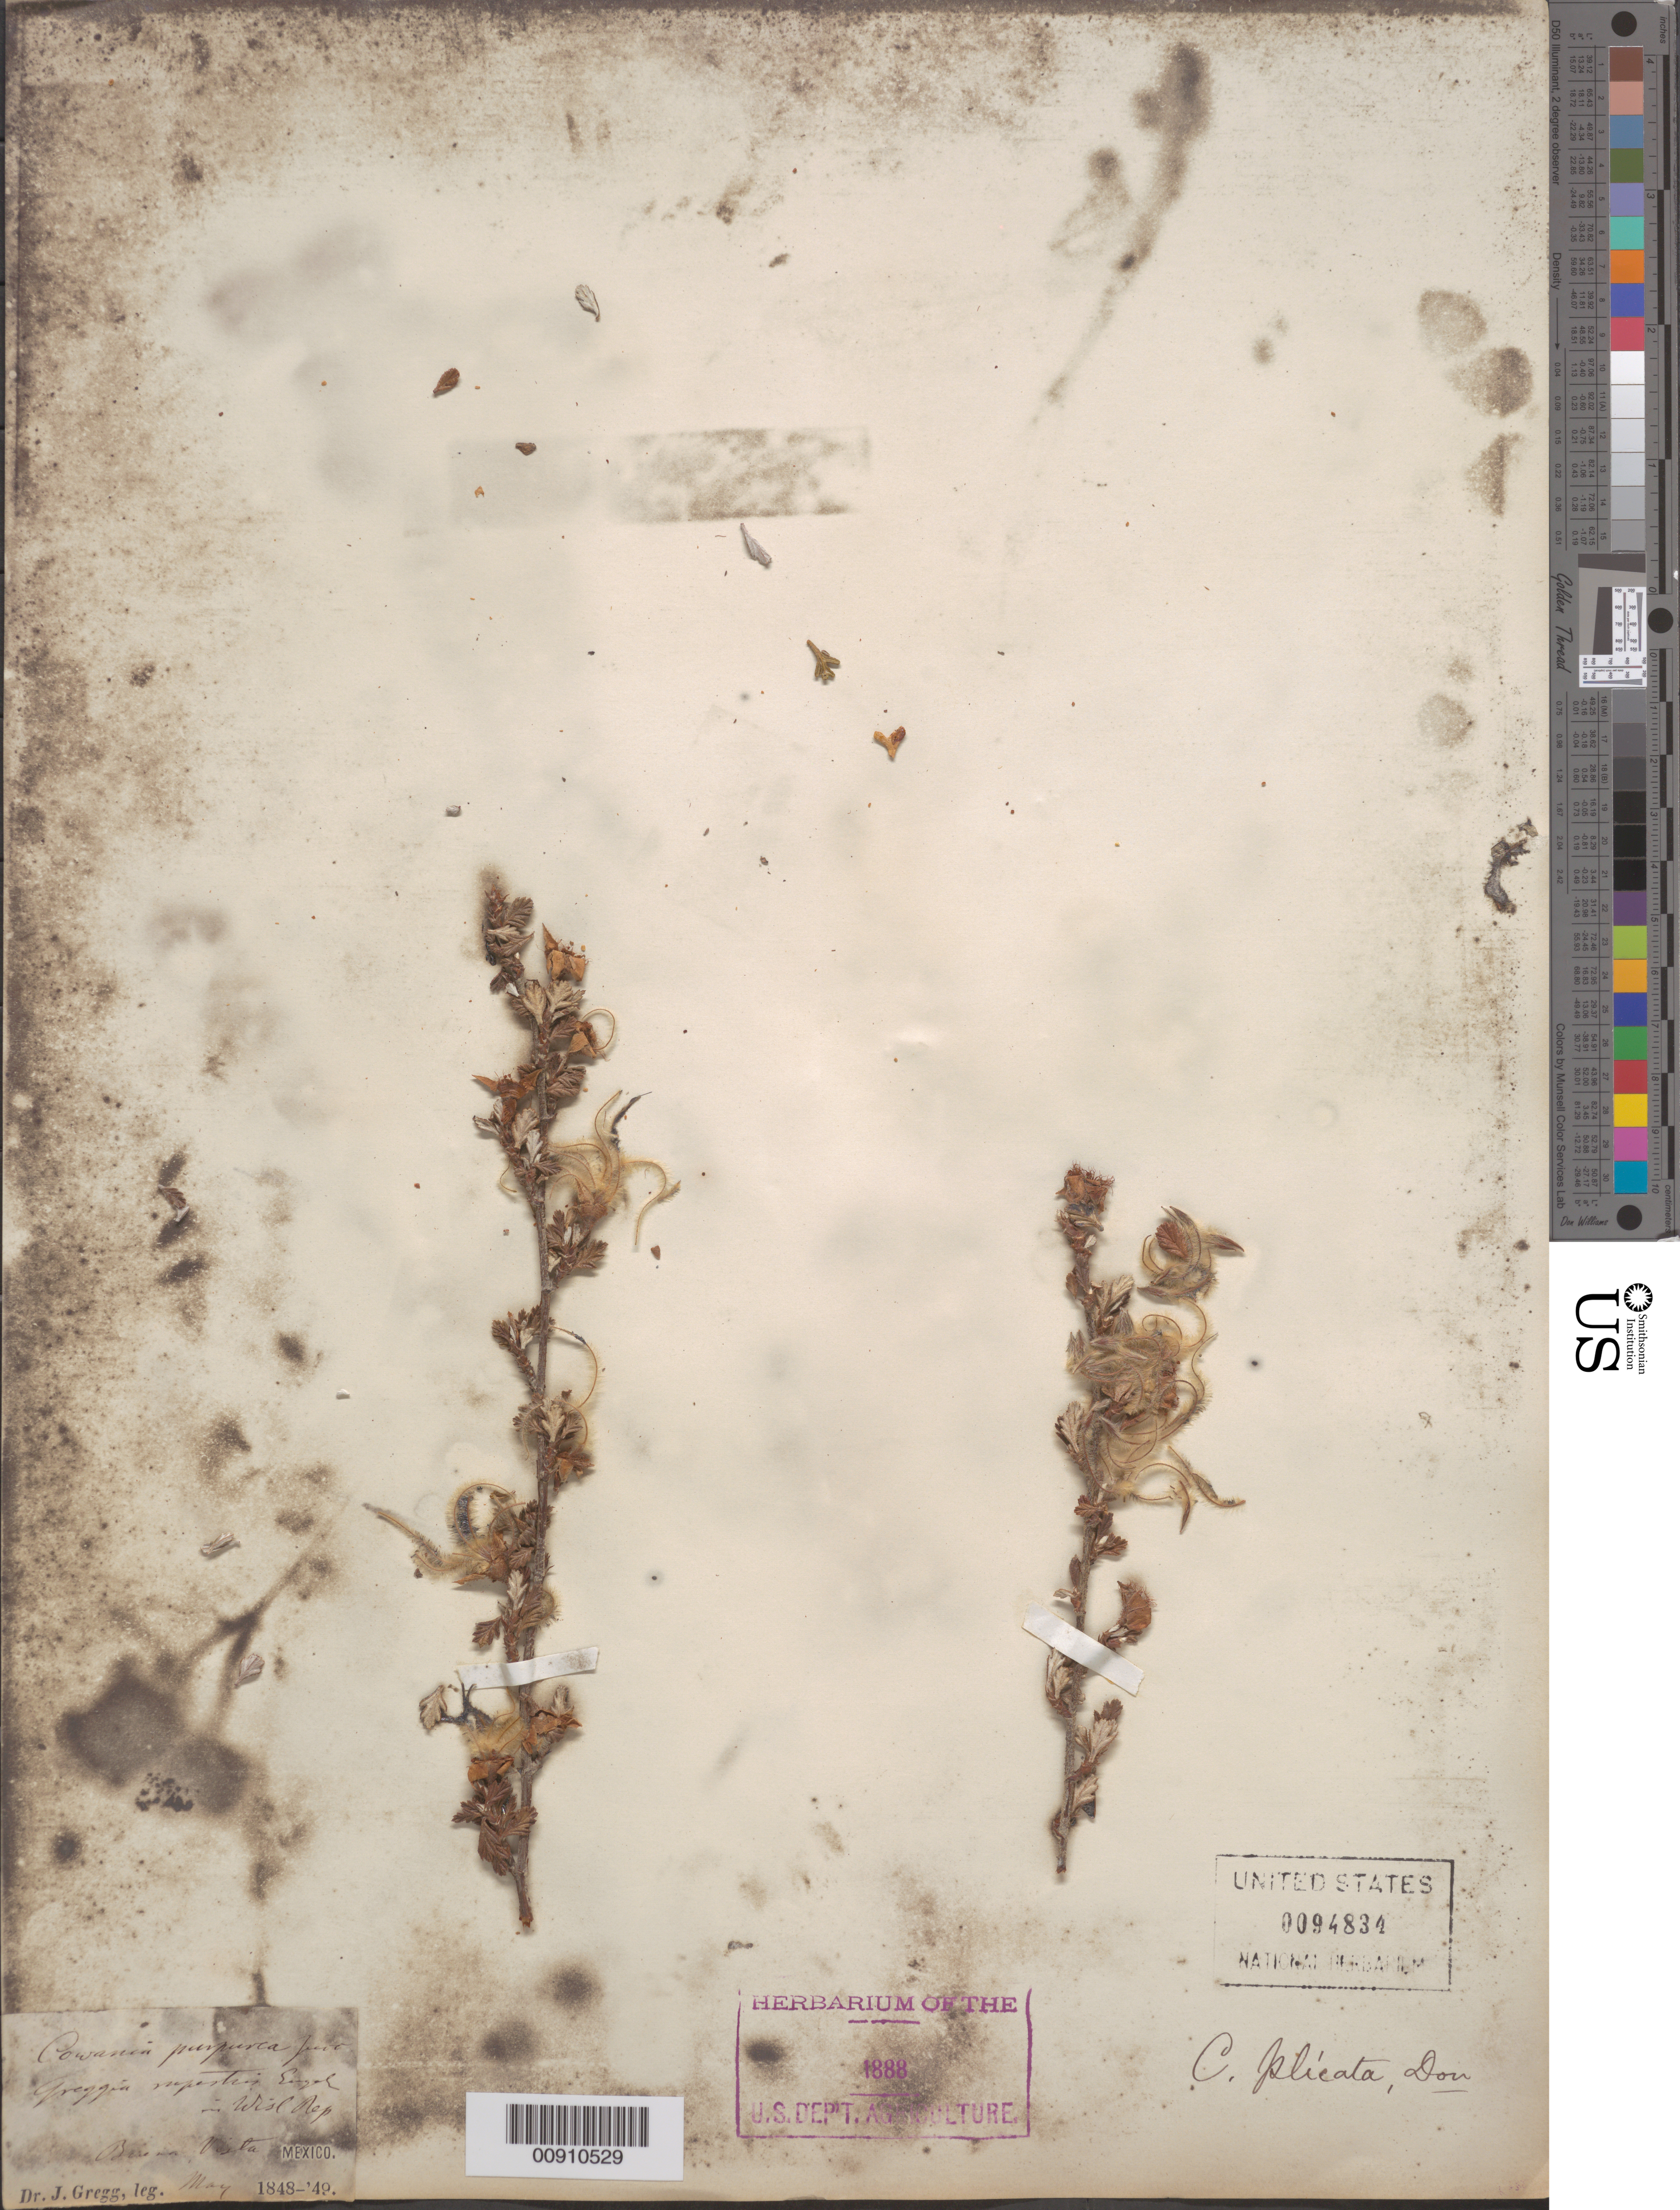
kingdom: Plantae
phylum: Tracheophyta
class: Magnoliopsida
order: Rosales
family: Rosaceae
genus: Purshia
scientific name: Purshia plicata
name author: (D. Don) Henrickson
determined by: Strong, Mark T., (BOT), Smithsonian Institution - National Museum of Natural History (UNITED STATES)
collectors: J. Gregg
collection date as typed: May 1848 or -- May 1849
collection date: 1848-05 or 1849-05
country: Mexico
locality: Buena Vista.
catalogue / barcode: US 94834